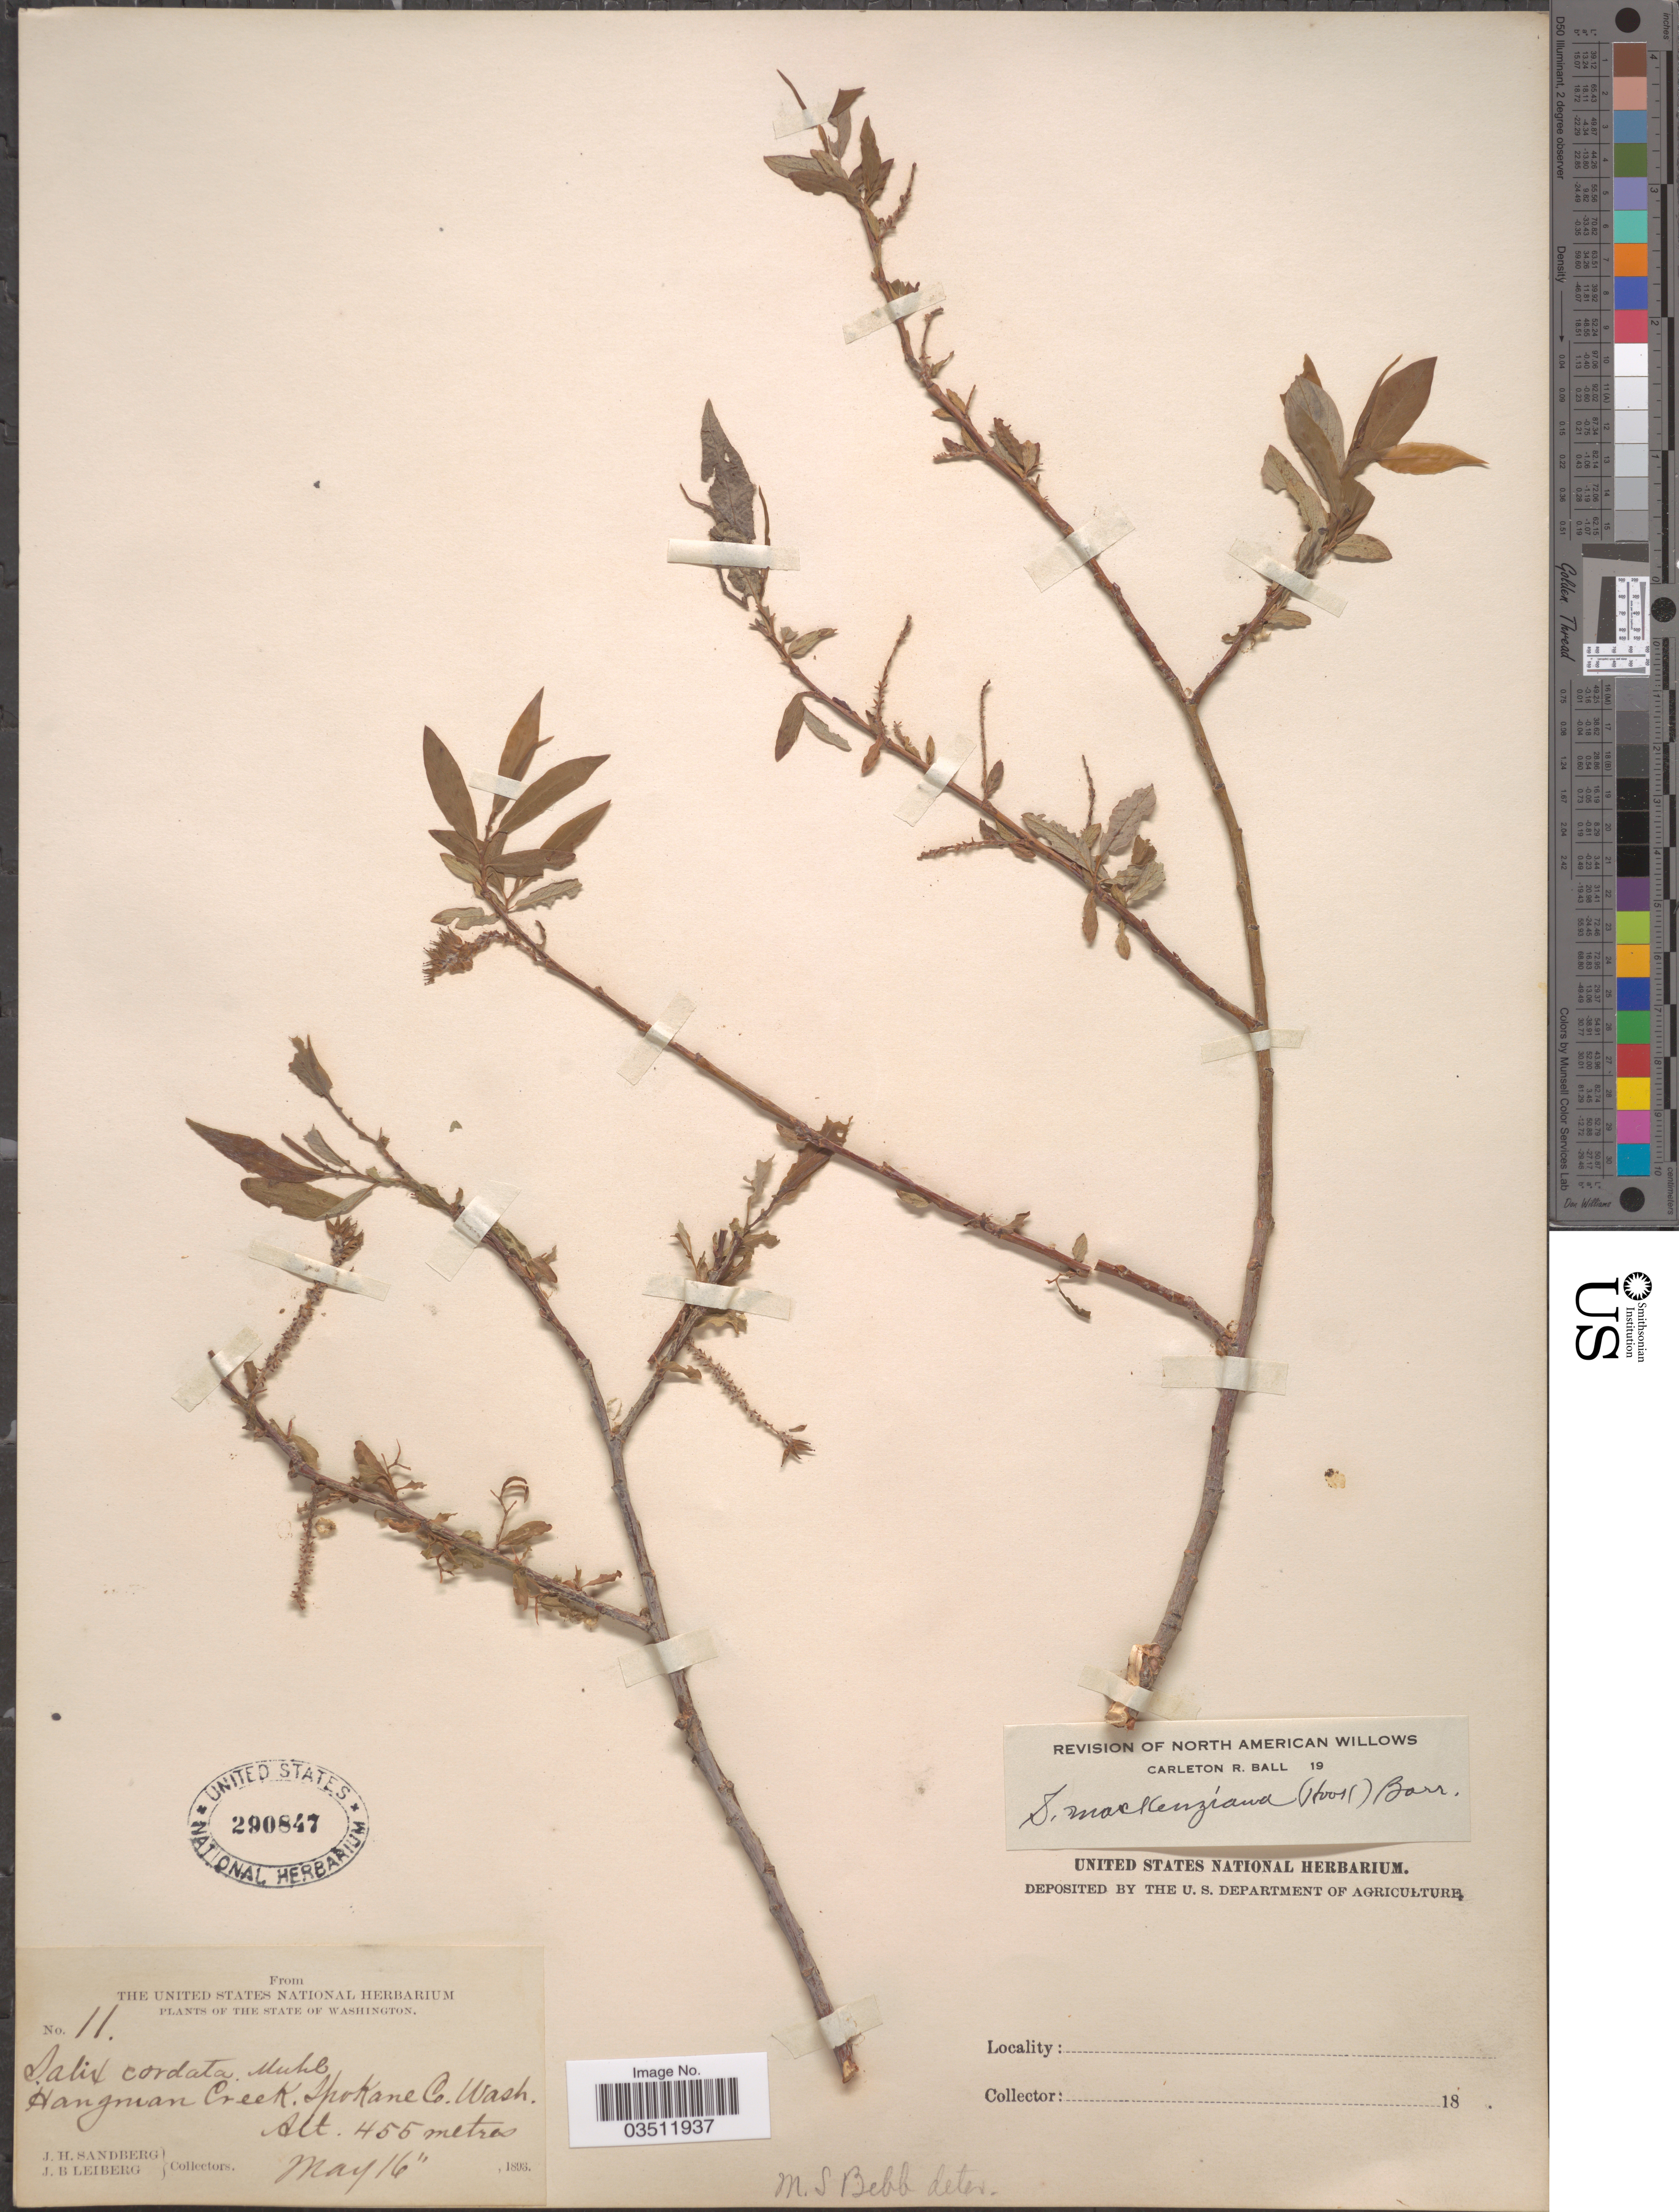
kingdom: Plantae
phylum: Tracheophyta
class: Magnoliopsida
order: Malpighiales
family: Salicaceae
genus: Salix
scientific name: Salix mackenziana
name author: (Hook.) Barratt ex Hook.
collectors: J. H. Sandberg & J. B. Leiberg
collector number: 11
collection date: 1893-05-16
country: United States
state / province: Washington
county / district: Spokane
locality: Hangman Creek. Spokane Co.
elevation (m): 455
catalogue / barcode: US 290847